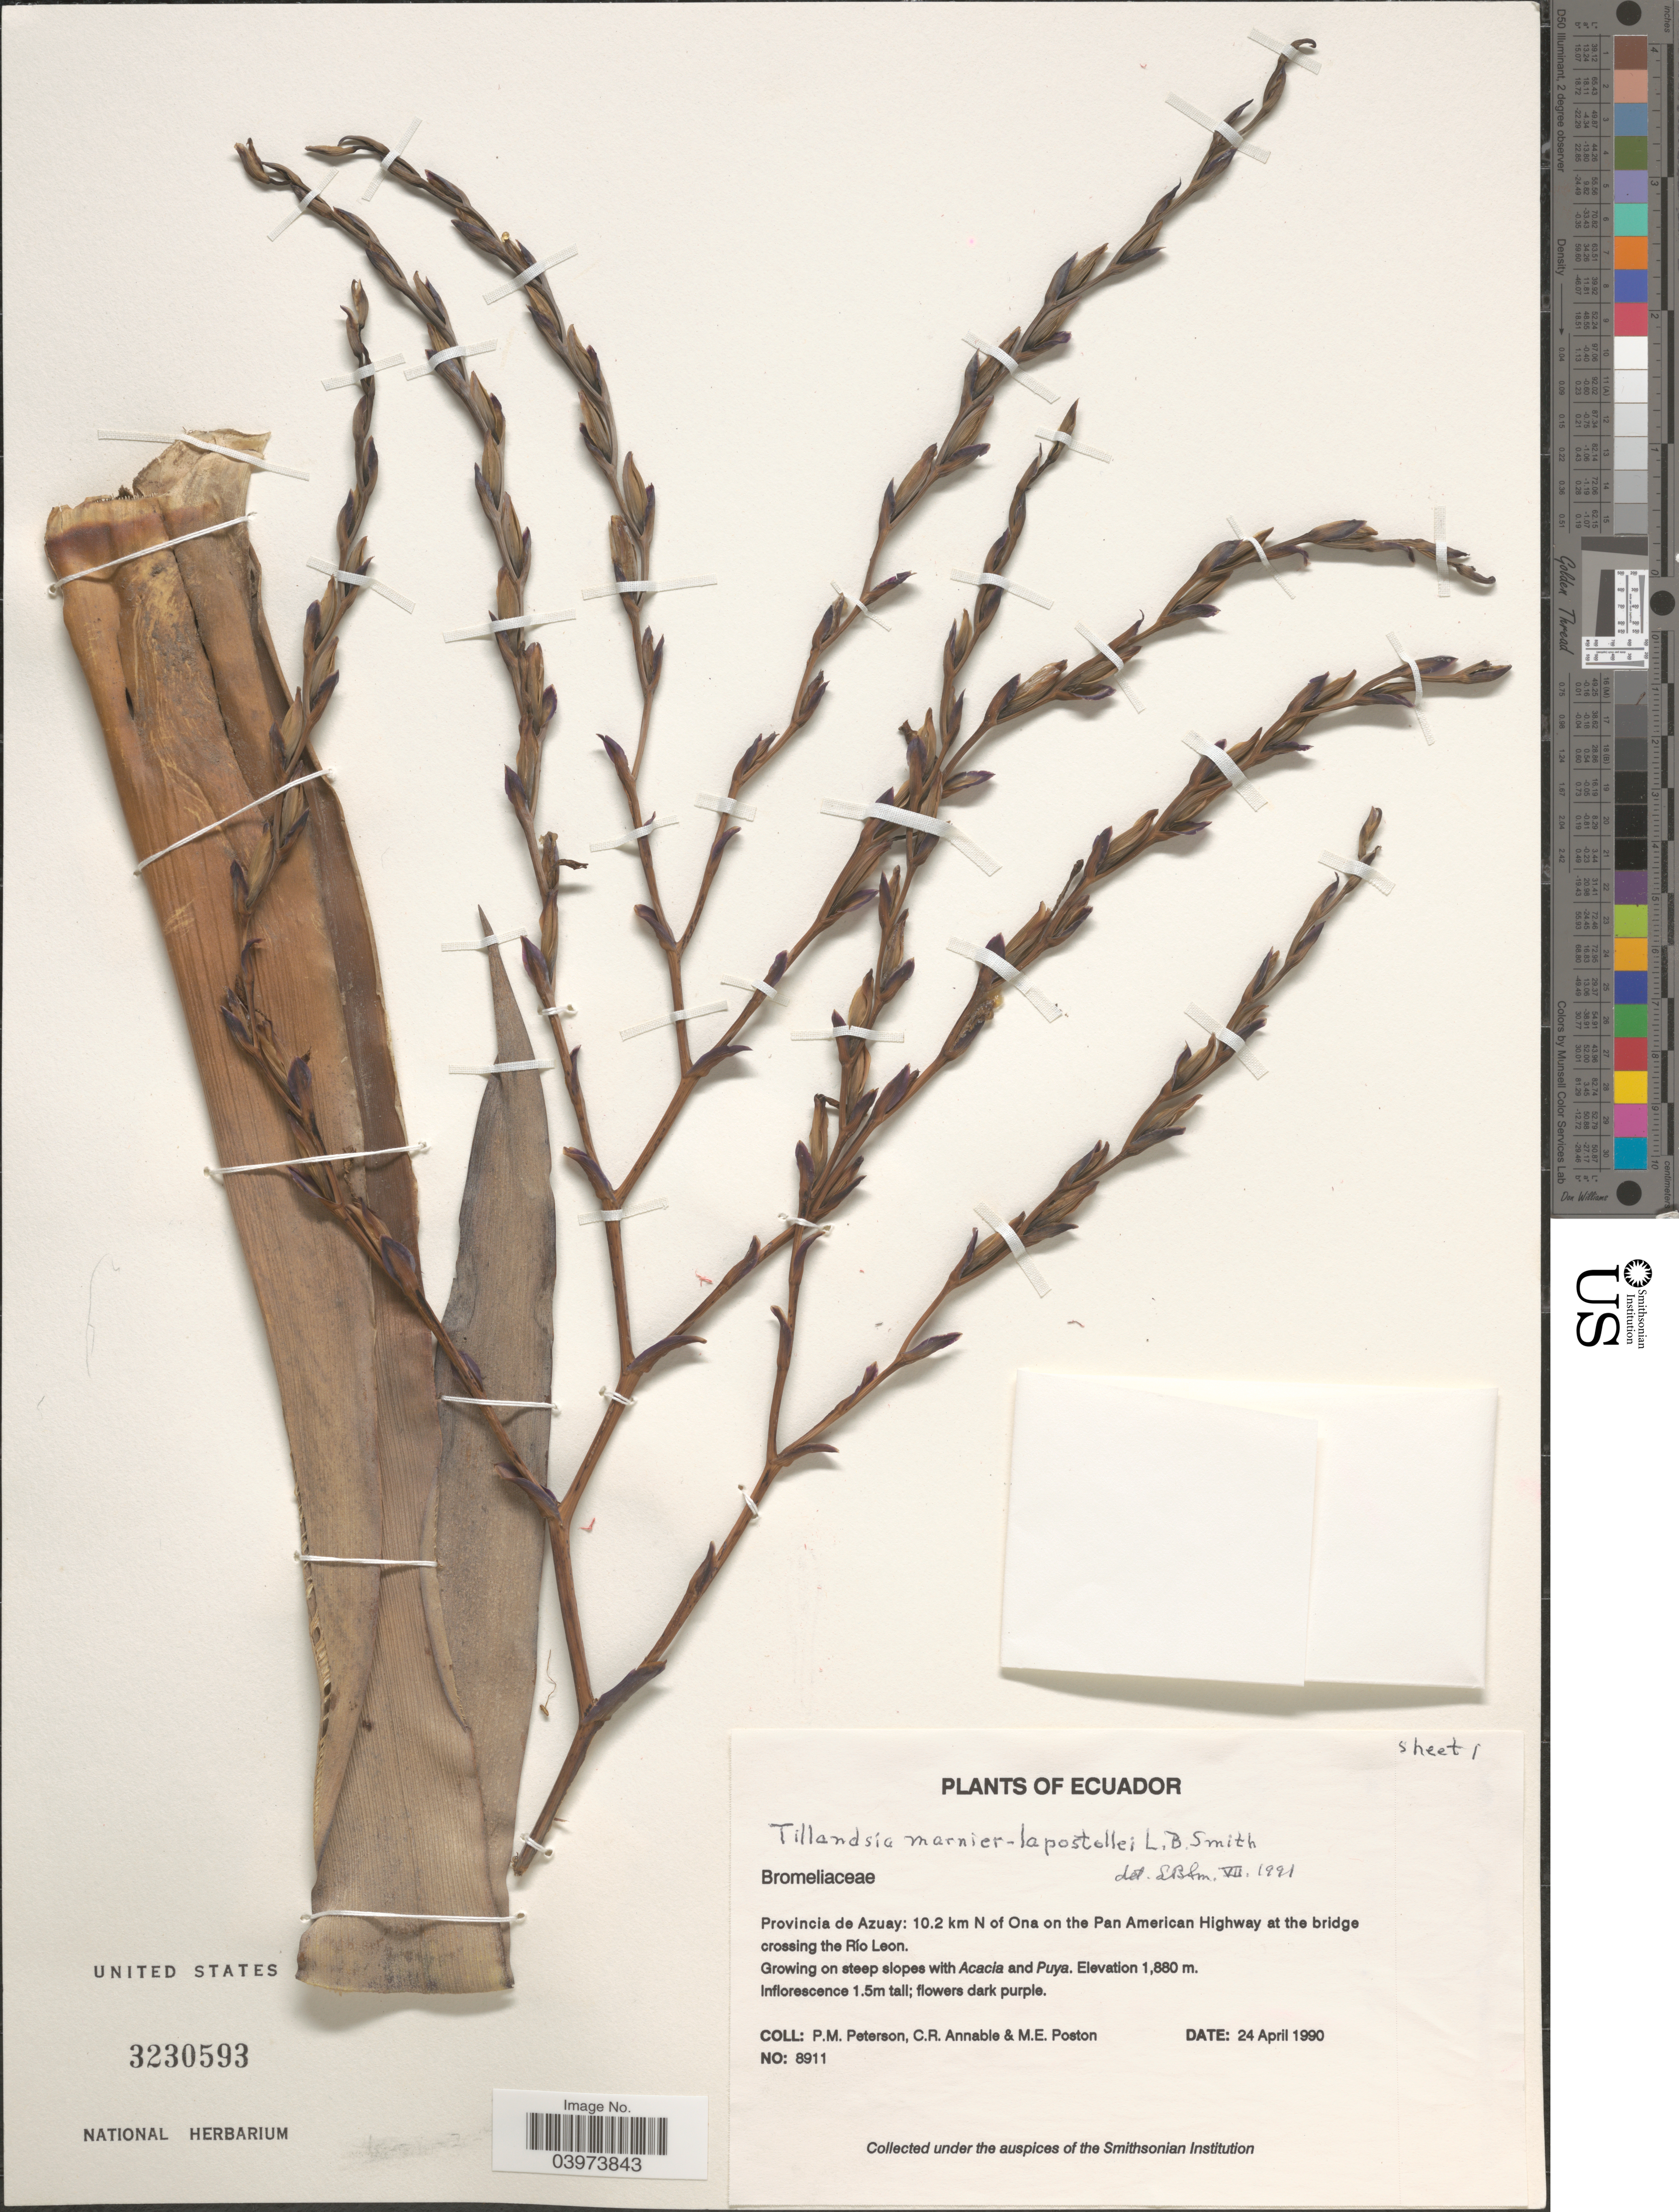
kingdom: Plantae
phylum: Tracheophyta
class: Liliopsida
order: Poales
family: Bromeliaceae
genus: Tillandsia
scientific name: Tillandsia marnieri-lapostollei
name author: Rauh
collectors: P. M. Peterson, C. R. Annable & M. Poston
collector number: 8911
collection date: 1990-04-24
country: Ecuador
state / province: Azuay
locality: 10.2 km N of Ona on the Pan American Highway at the bridge crossing the Río Leon.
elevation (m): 1880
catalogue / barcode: US 3230593